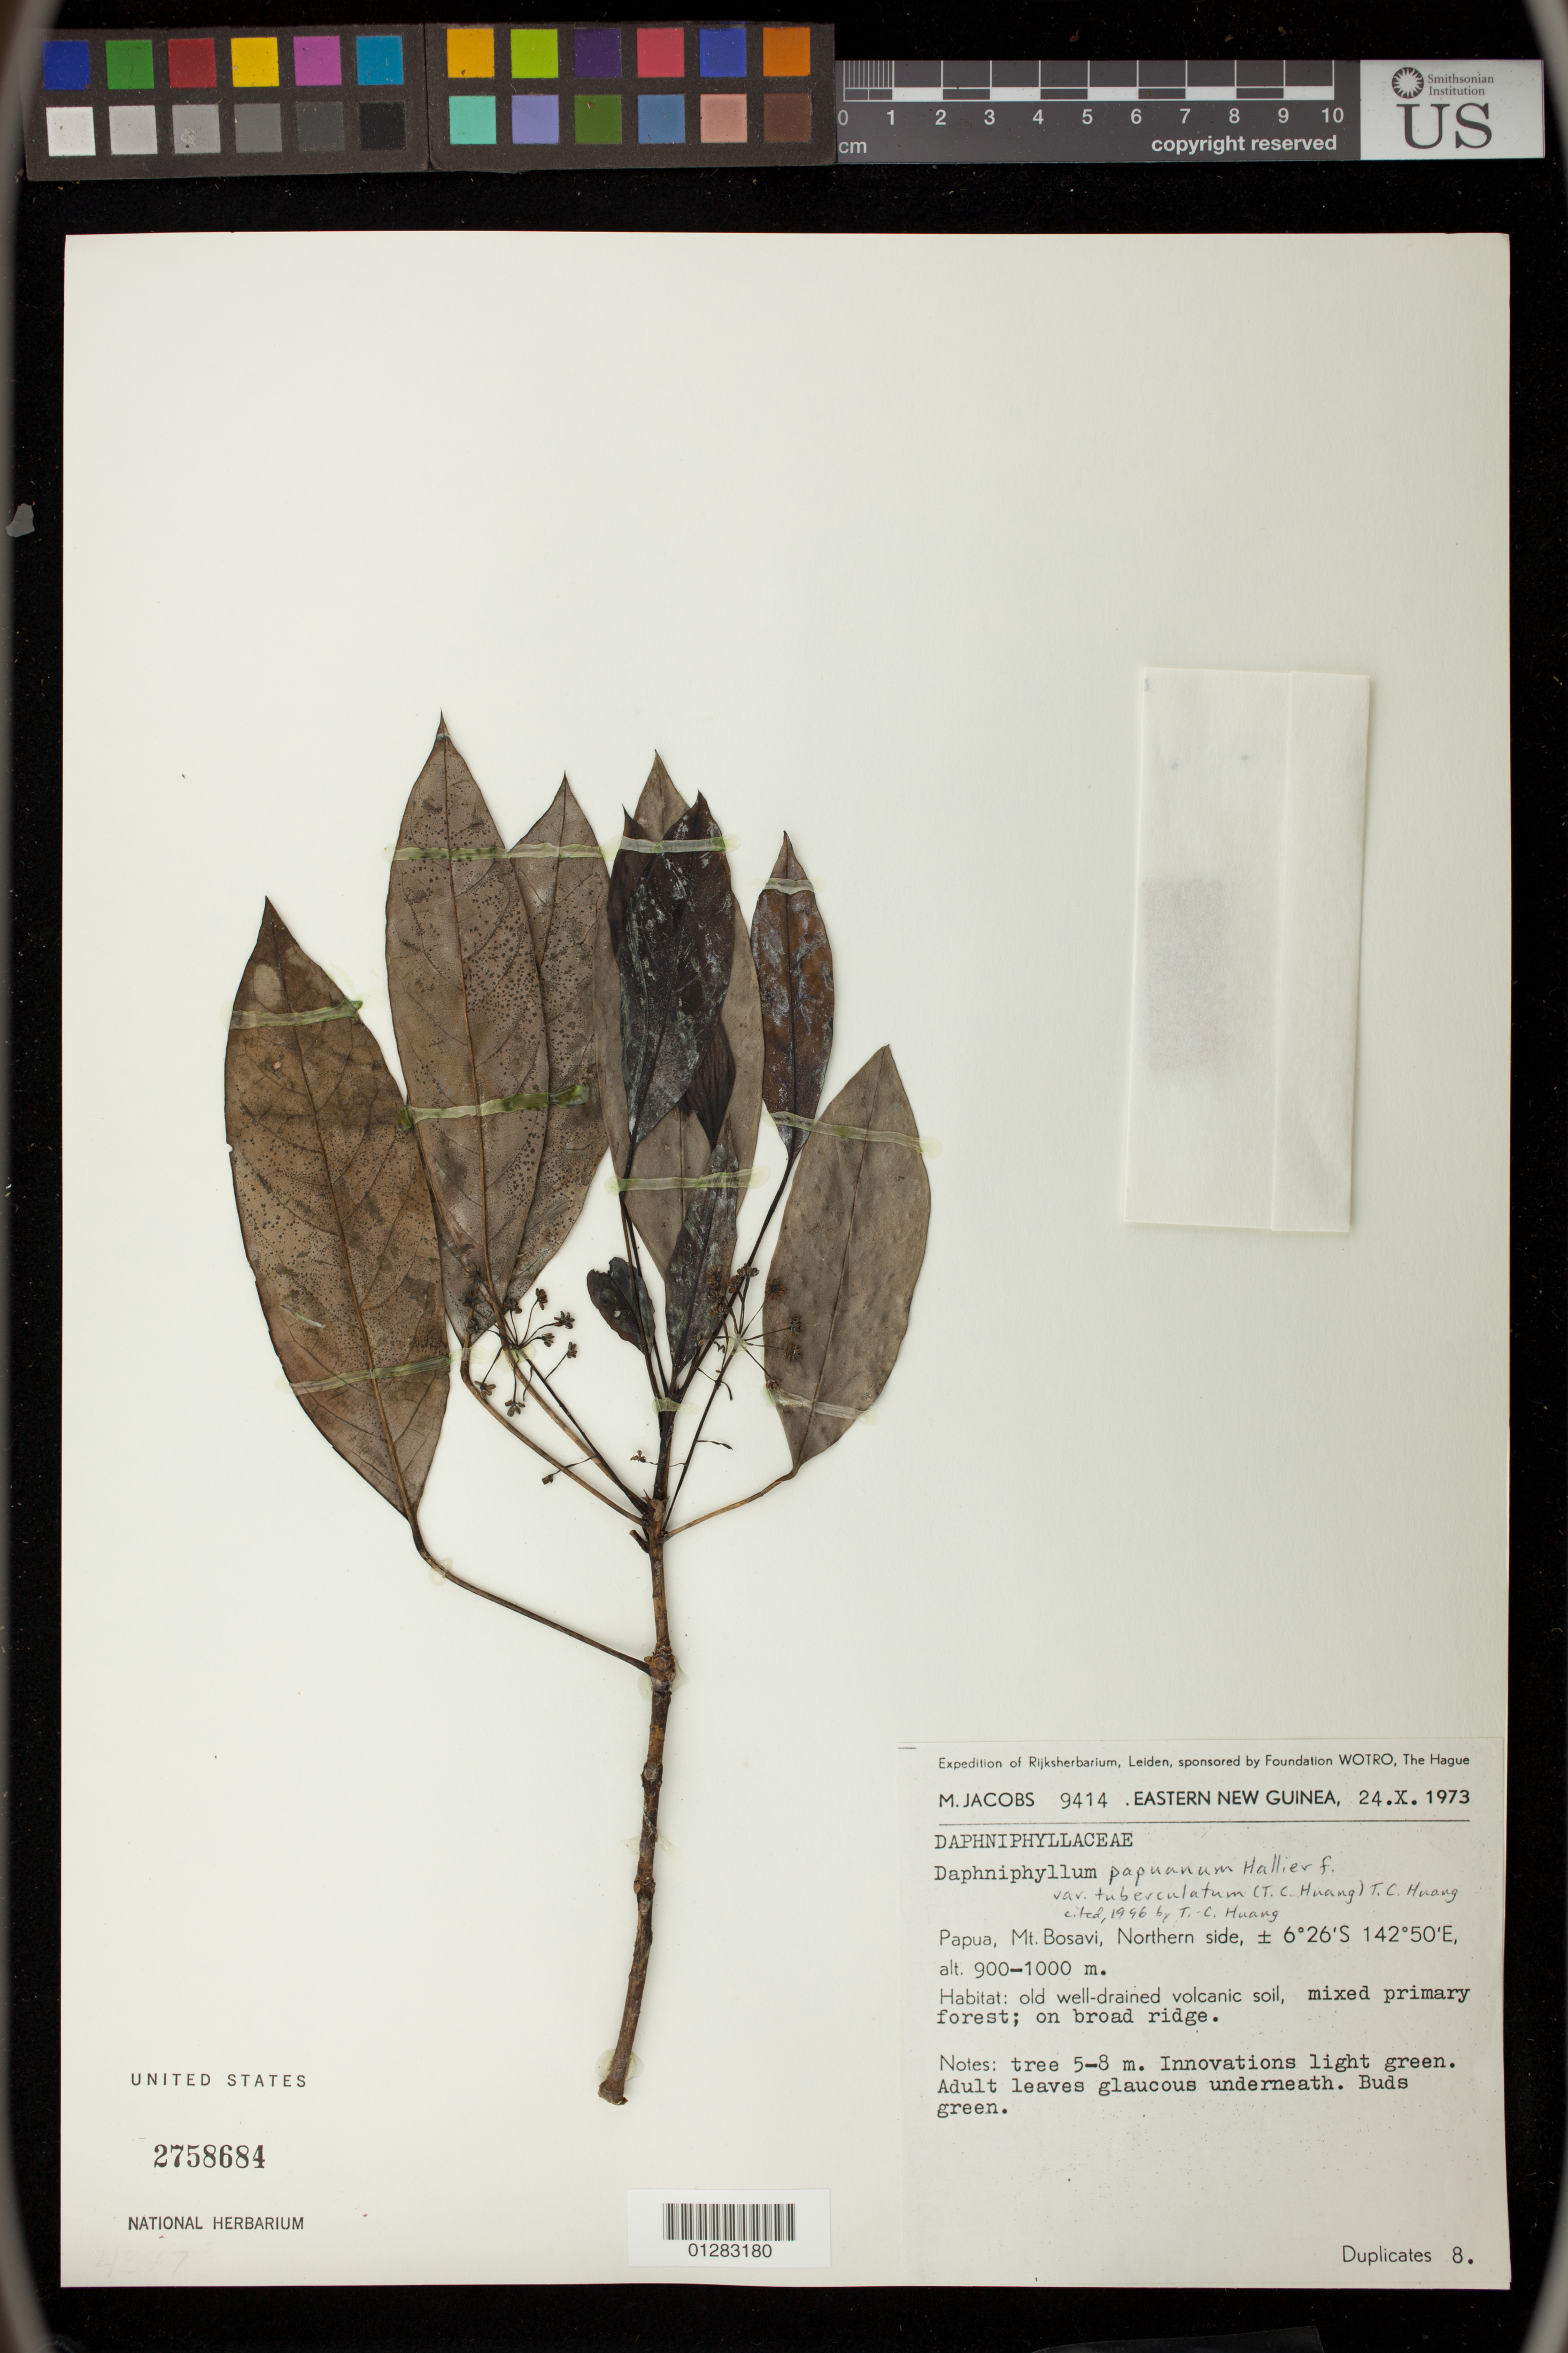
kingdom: Plantae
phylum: Tracheophyta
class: Magnoliopsida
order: Saxifragales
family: Daphniphyllaceae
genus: Daphniphyllum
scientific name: Daphniphyllum papuanum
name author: Hallier f.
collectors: M. Jacobs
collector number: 9414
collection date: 1973-10-24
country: Papua New Guinea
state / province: Southern Highlands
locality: Northern side, Mt. Bosavi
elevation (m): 274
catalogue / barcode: US 2758684